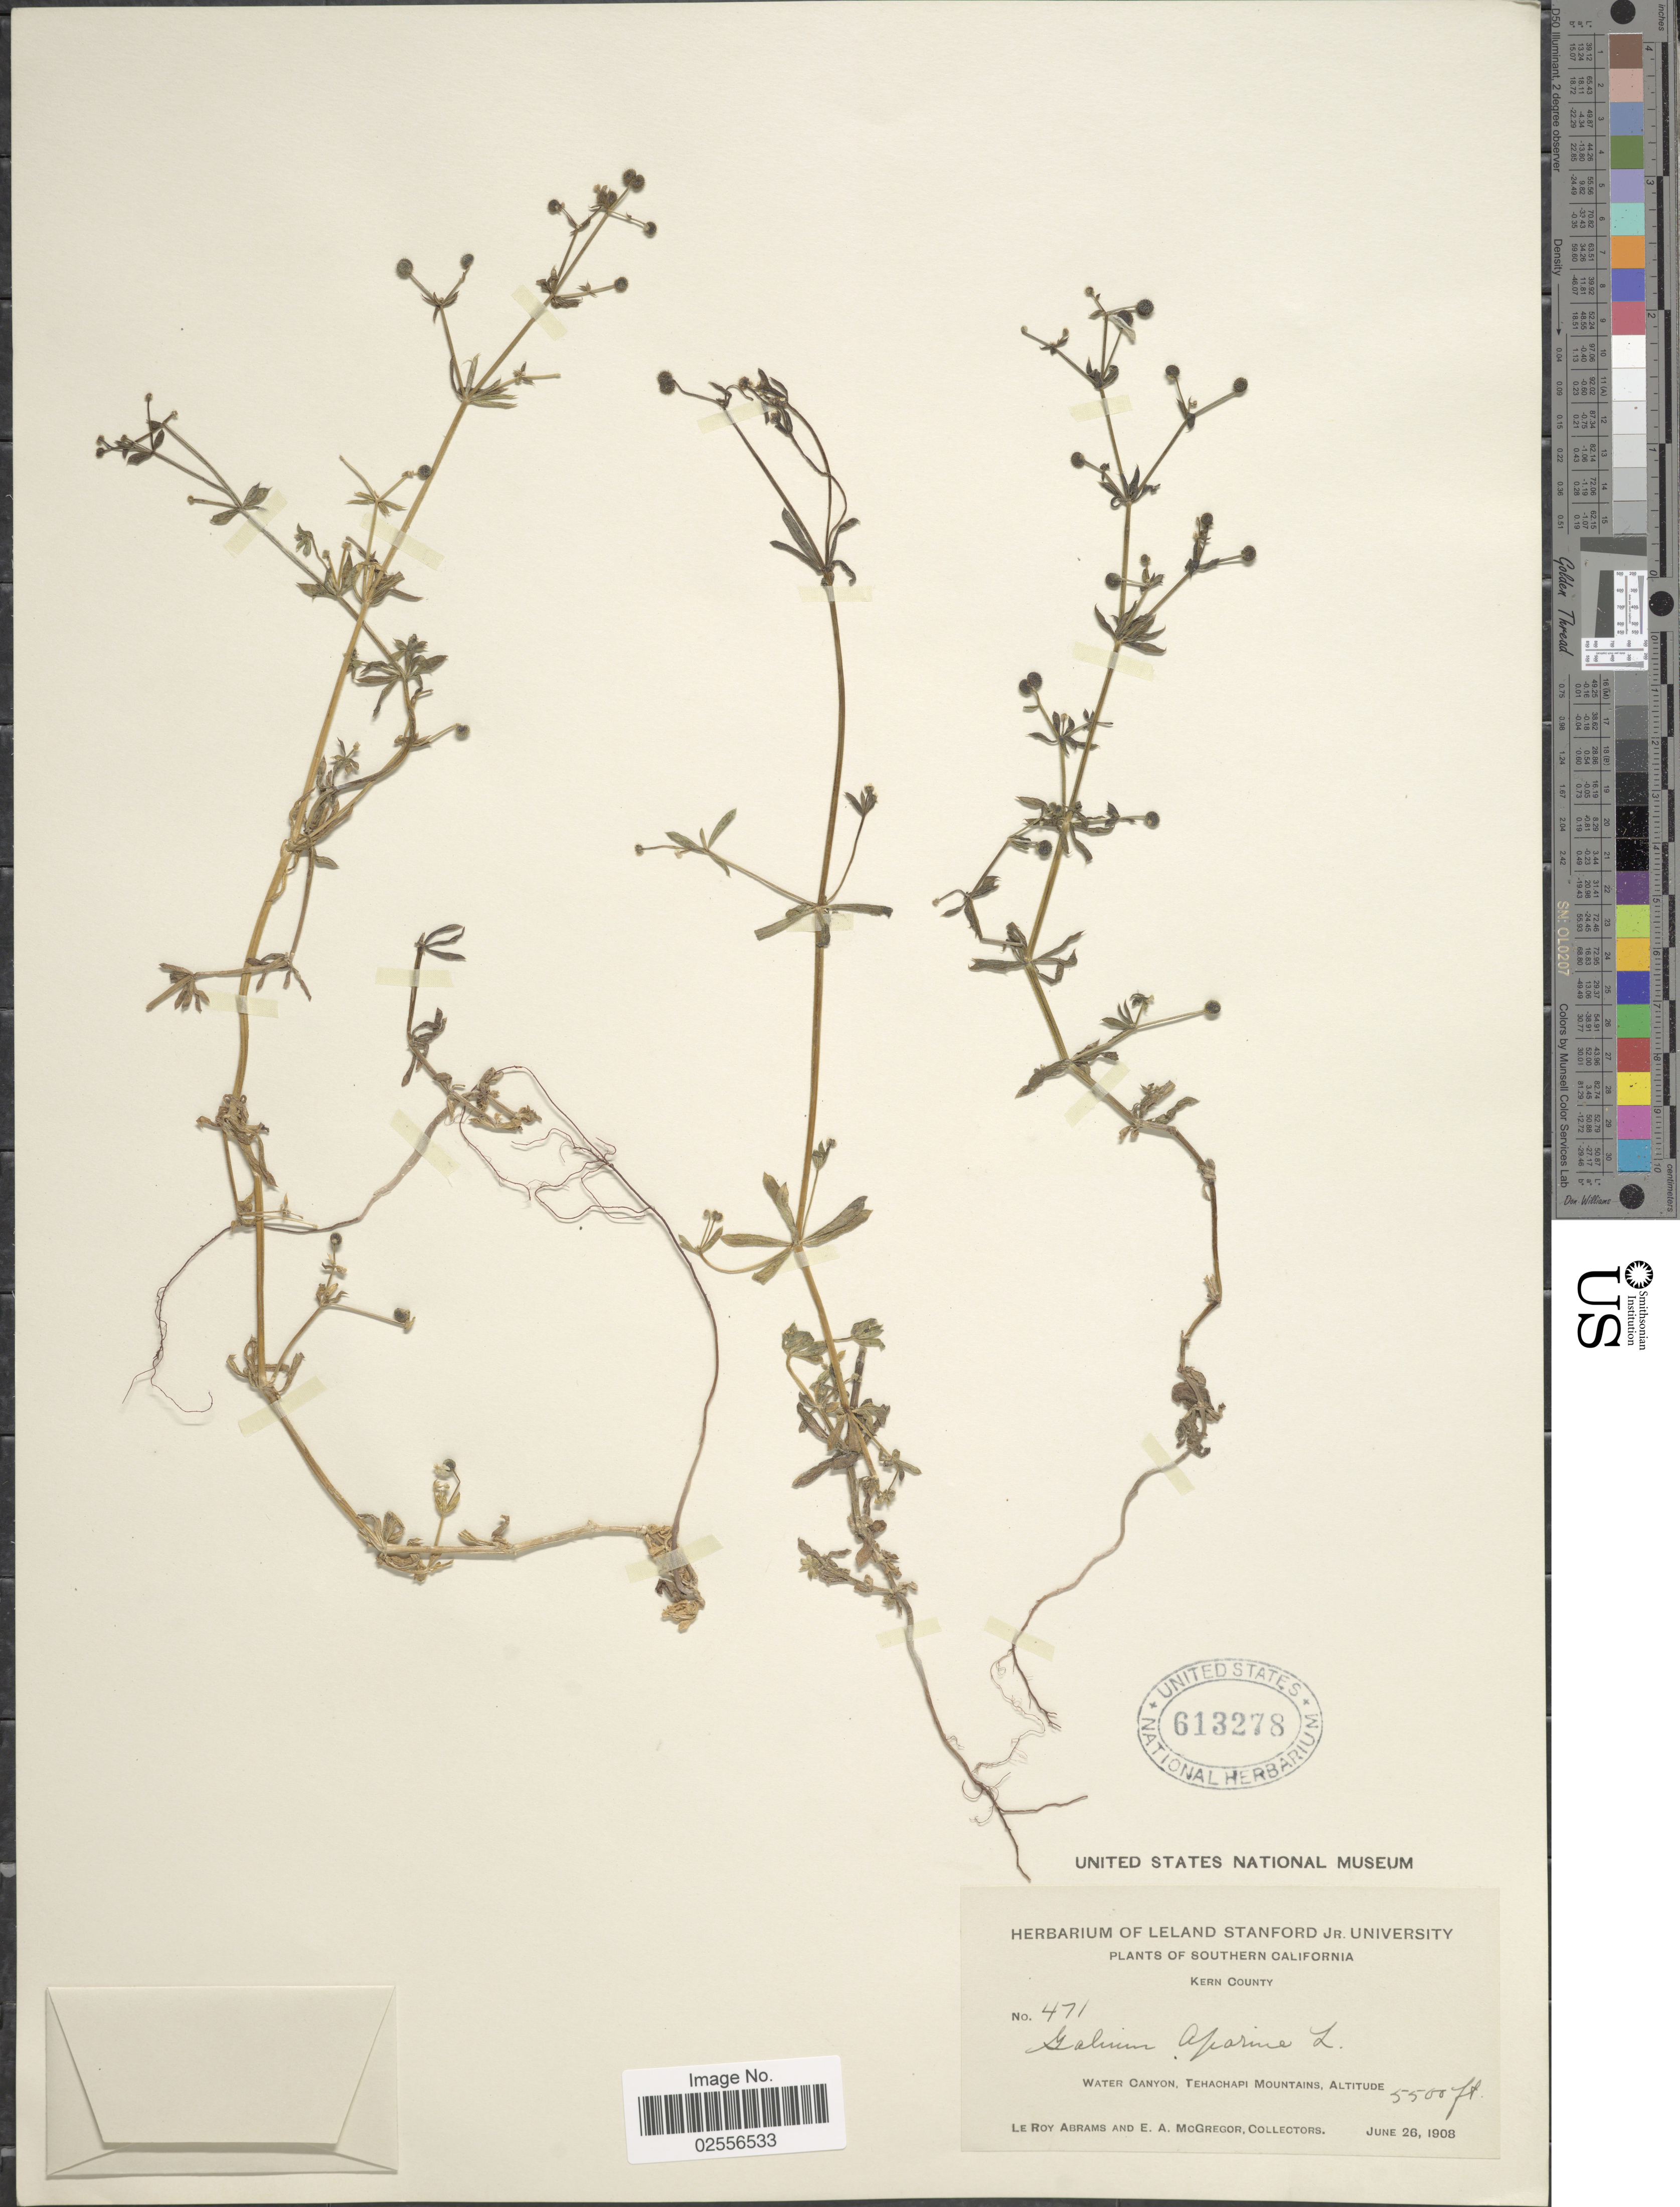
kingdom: Plantae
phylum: Tracheophyta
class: Magnoliopsida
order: Gentianales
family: Rubiaceae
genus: Galium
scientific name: Galium aparine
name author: L.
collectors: L. Abrams & E. A. McGregor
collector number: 471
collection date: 1908-06-26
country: United States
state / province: California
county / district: Kern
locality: Southern California, Kern County, Water County, Tehachapi Mountains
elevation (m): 1676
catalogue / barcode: US 613278